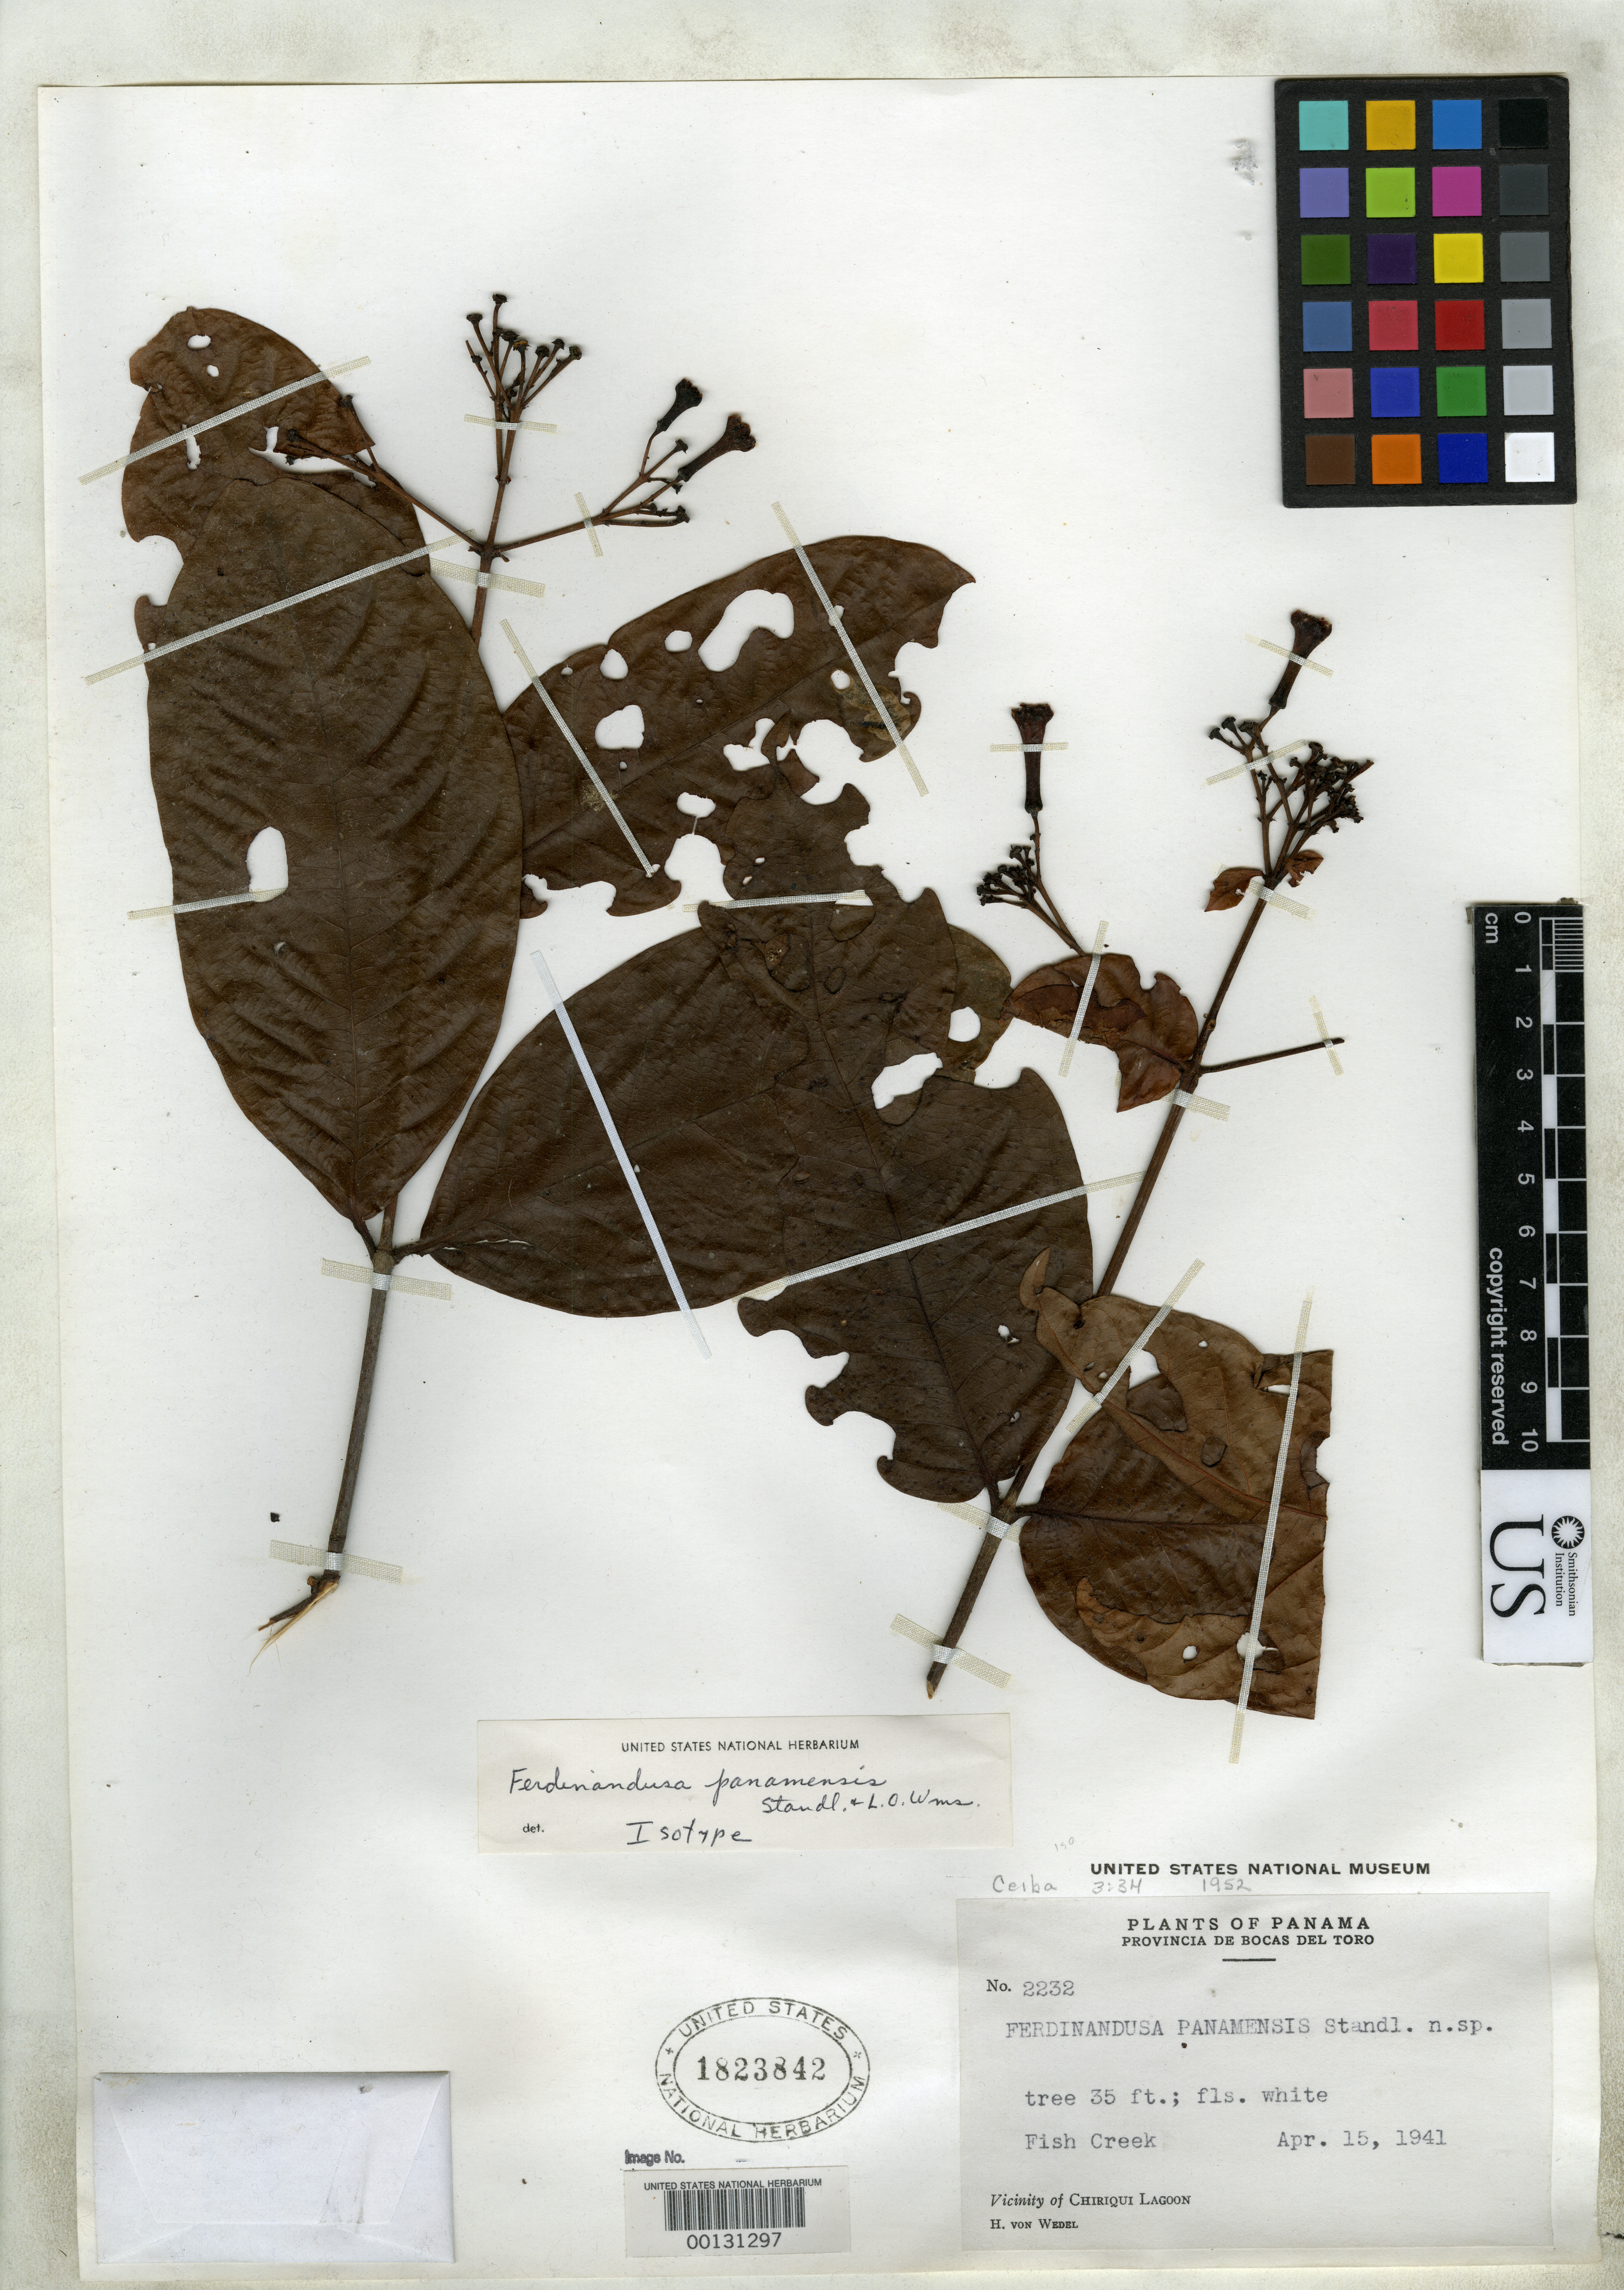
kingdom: Plantae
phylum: Tracheophyta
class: Magnoliopsida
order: Gentianales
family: Rubiaceae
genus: Ferdinandusa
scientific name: Ferdinandusa panamensis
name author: Standl. & L.O. Williams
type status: Isotype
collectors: H. von Wedel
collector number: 2232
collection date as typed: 15 Apr 1941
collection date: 1941-04-15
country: Panama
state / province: Bocas del Toro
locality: Fish Creek, vicinity of Chiriqui Lagoon.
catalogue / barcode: US 1823842